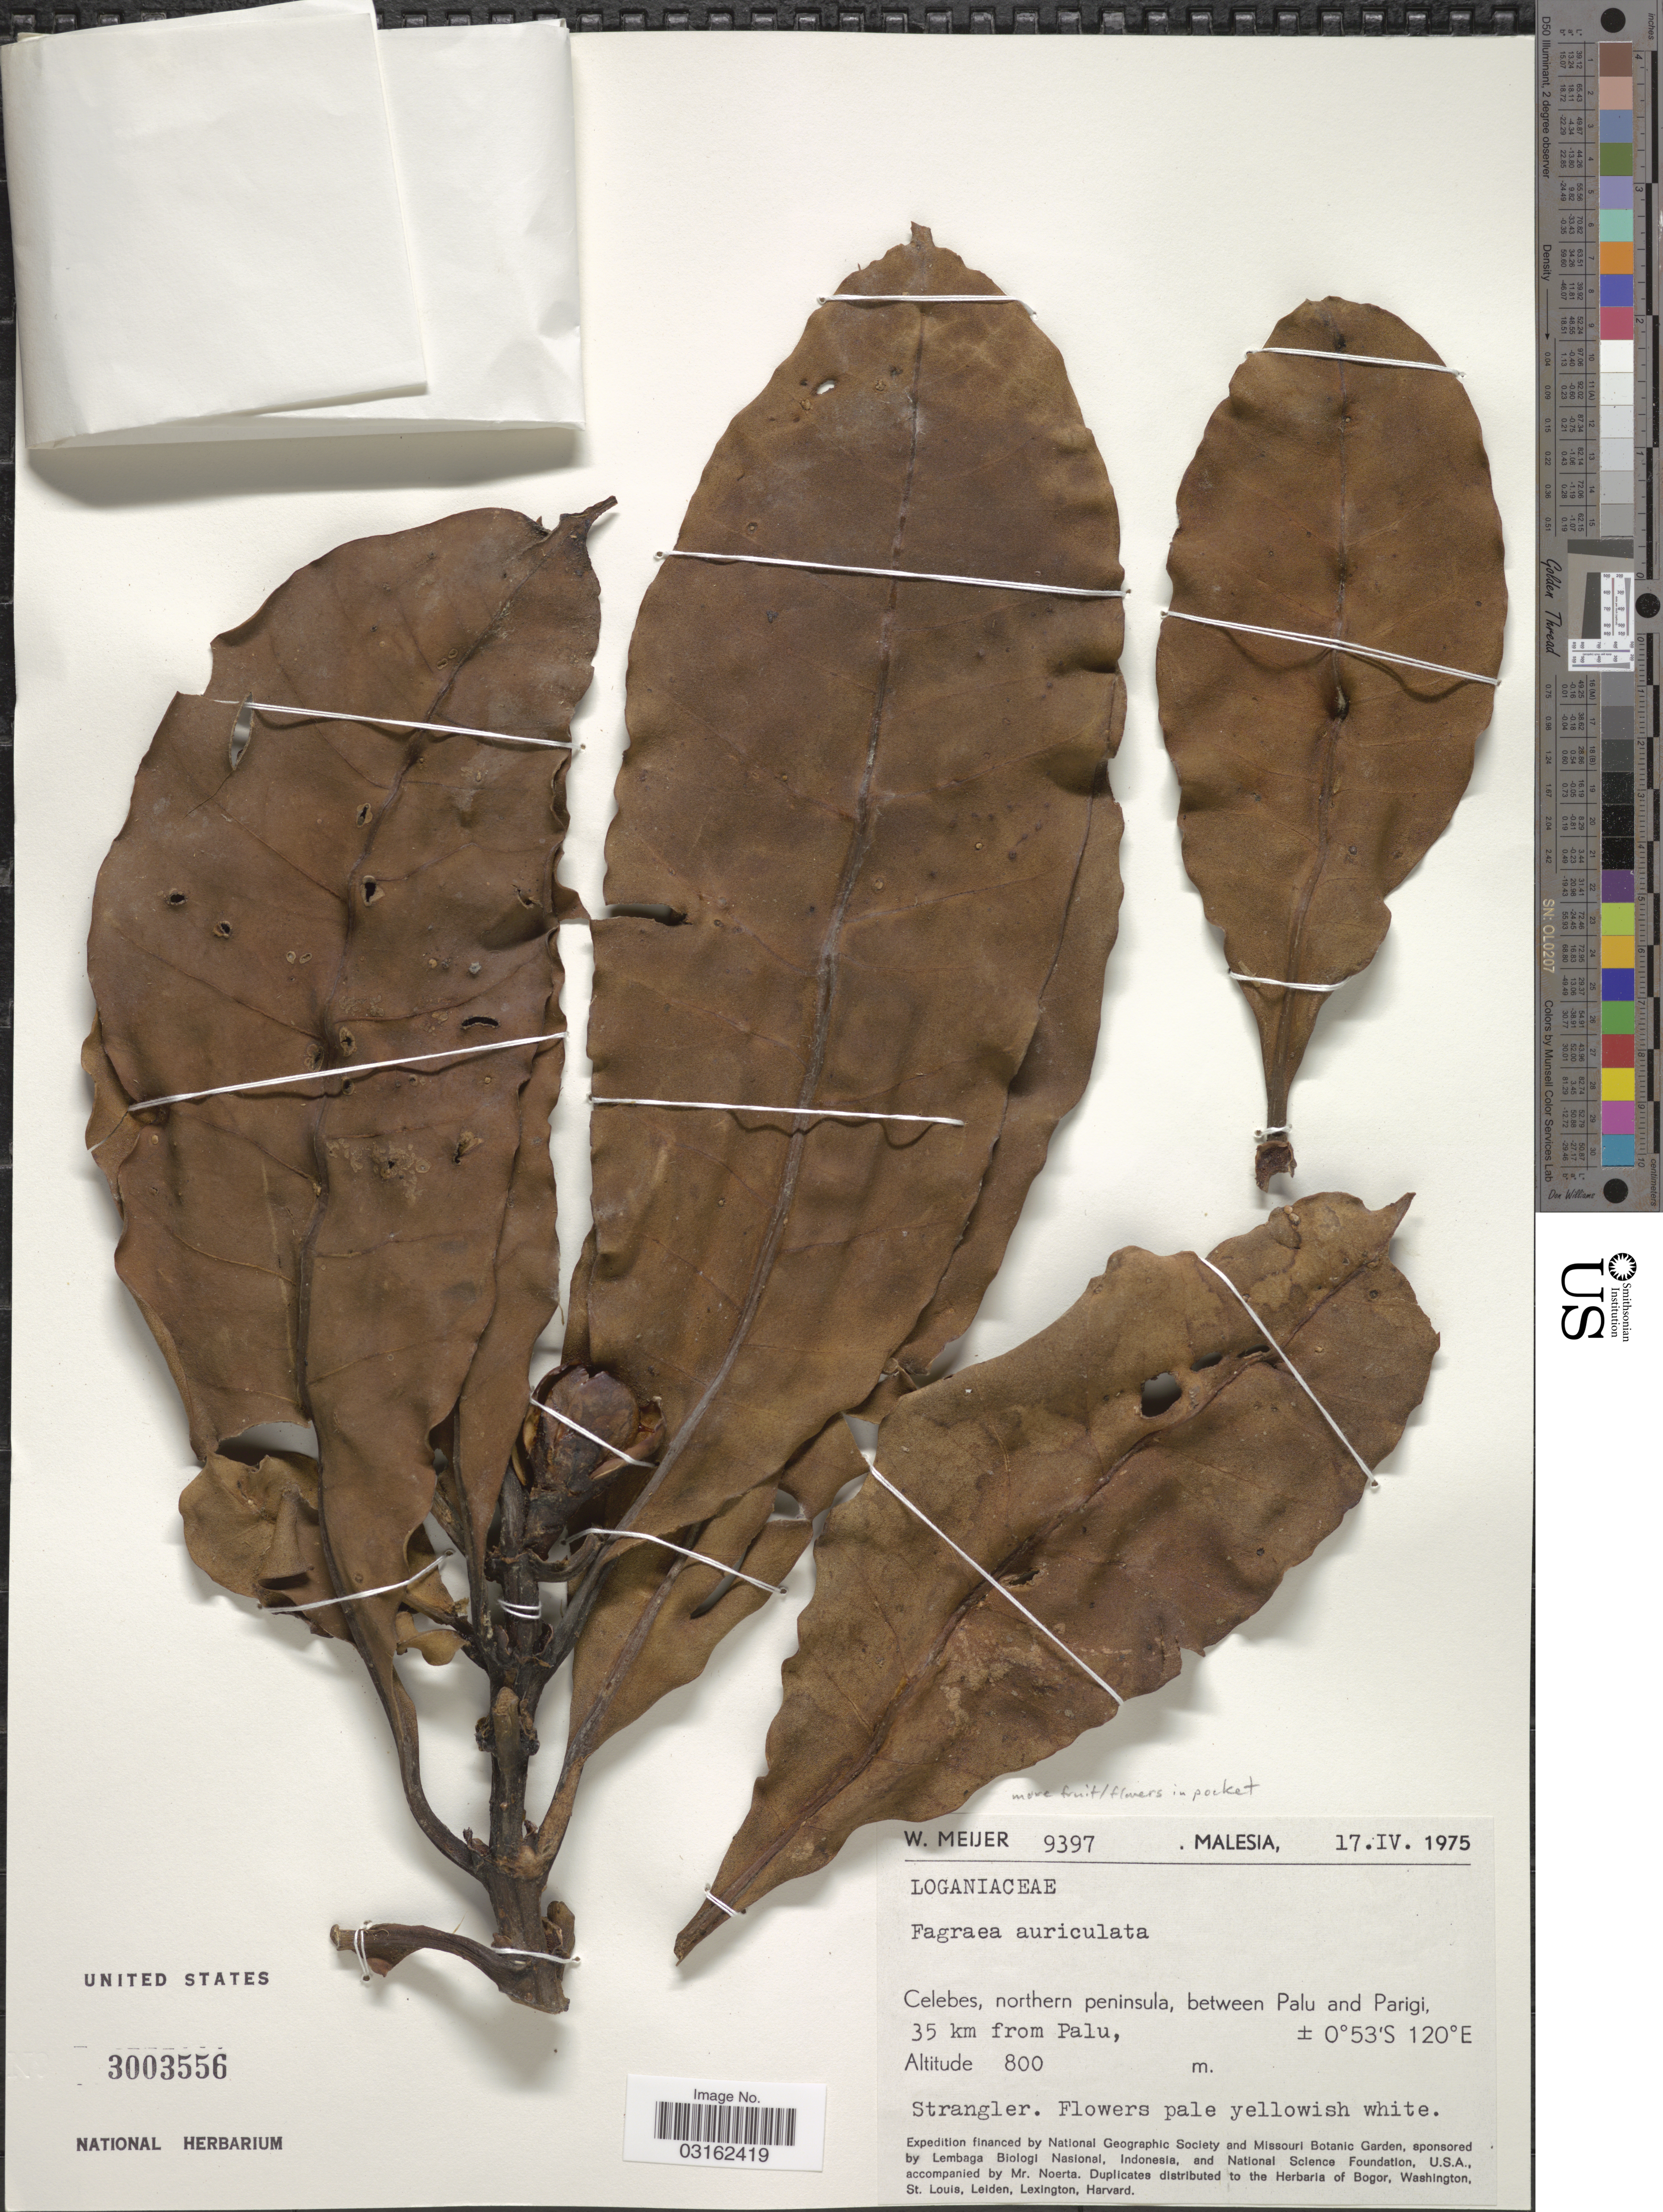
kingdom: Plantae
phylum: Tracheophyta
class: Magnoliopsida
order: Gentianales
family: Gentianaceae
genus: Fagraea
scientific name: Fagraea auriculata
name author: Jack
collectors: W. Meijer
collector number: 9397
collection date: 1975-04-17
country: Malaysia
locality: Malesia, Celebes, northern peninsula, between Palu and Parigi, 35 km from Palu.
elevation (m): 800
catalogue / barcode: US 3003556